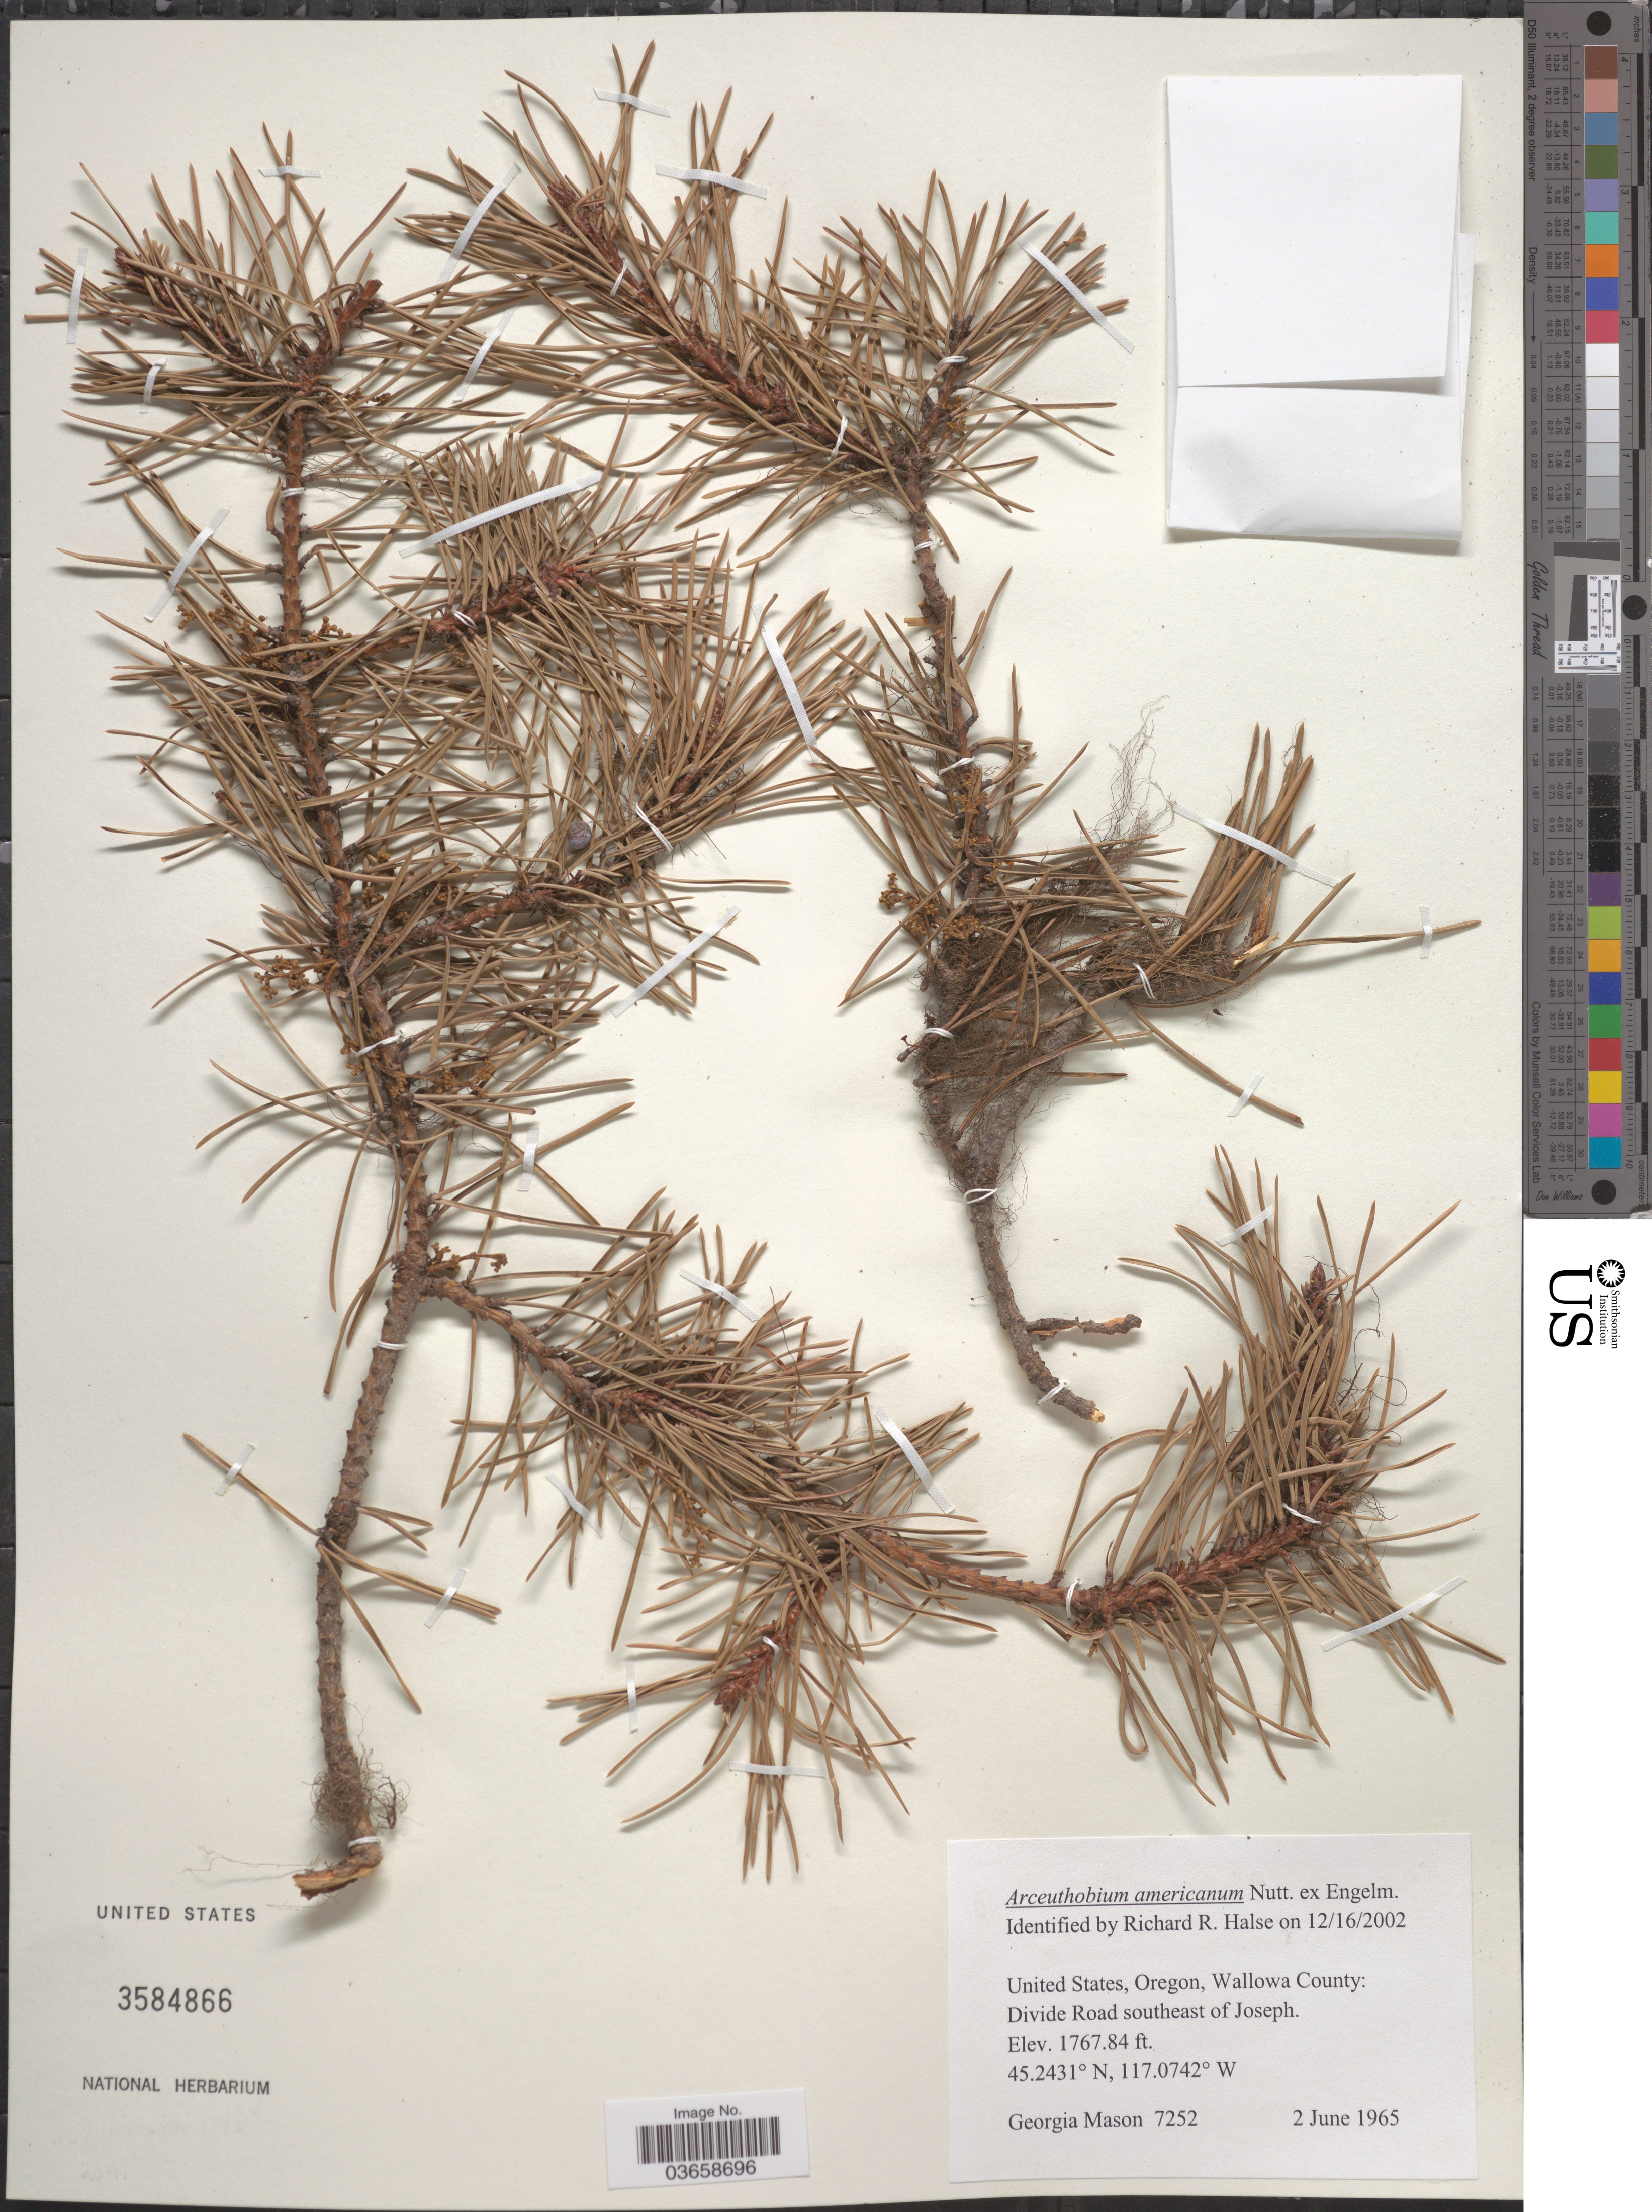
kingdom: Plantae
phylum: Tracheophyta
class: Magnoliopsida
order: Santalales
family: Viscaceae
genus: Arceuthobium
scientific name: Arceuthobium americanum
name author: Nutt. ex A. Gray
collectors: G. Mason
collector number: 7252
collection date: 1965-06-02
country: United States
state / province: Oregon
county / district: Wallowa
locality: Wallowa County: Divide Road southeast of Joseph.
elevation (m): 538.84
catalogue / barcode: US 3584866